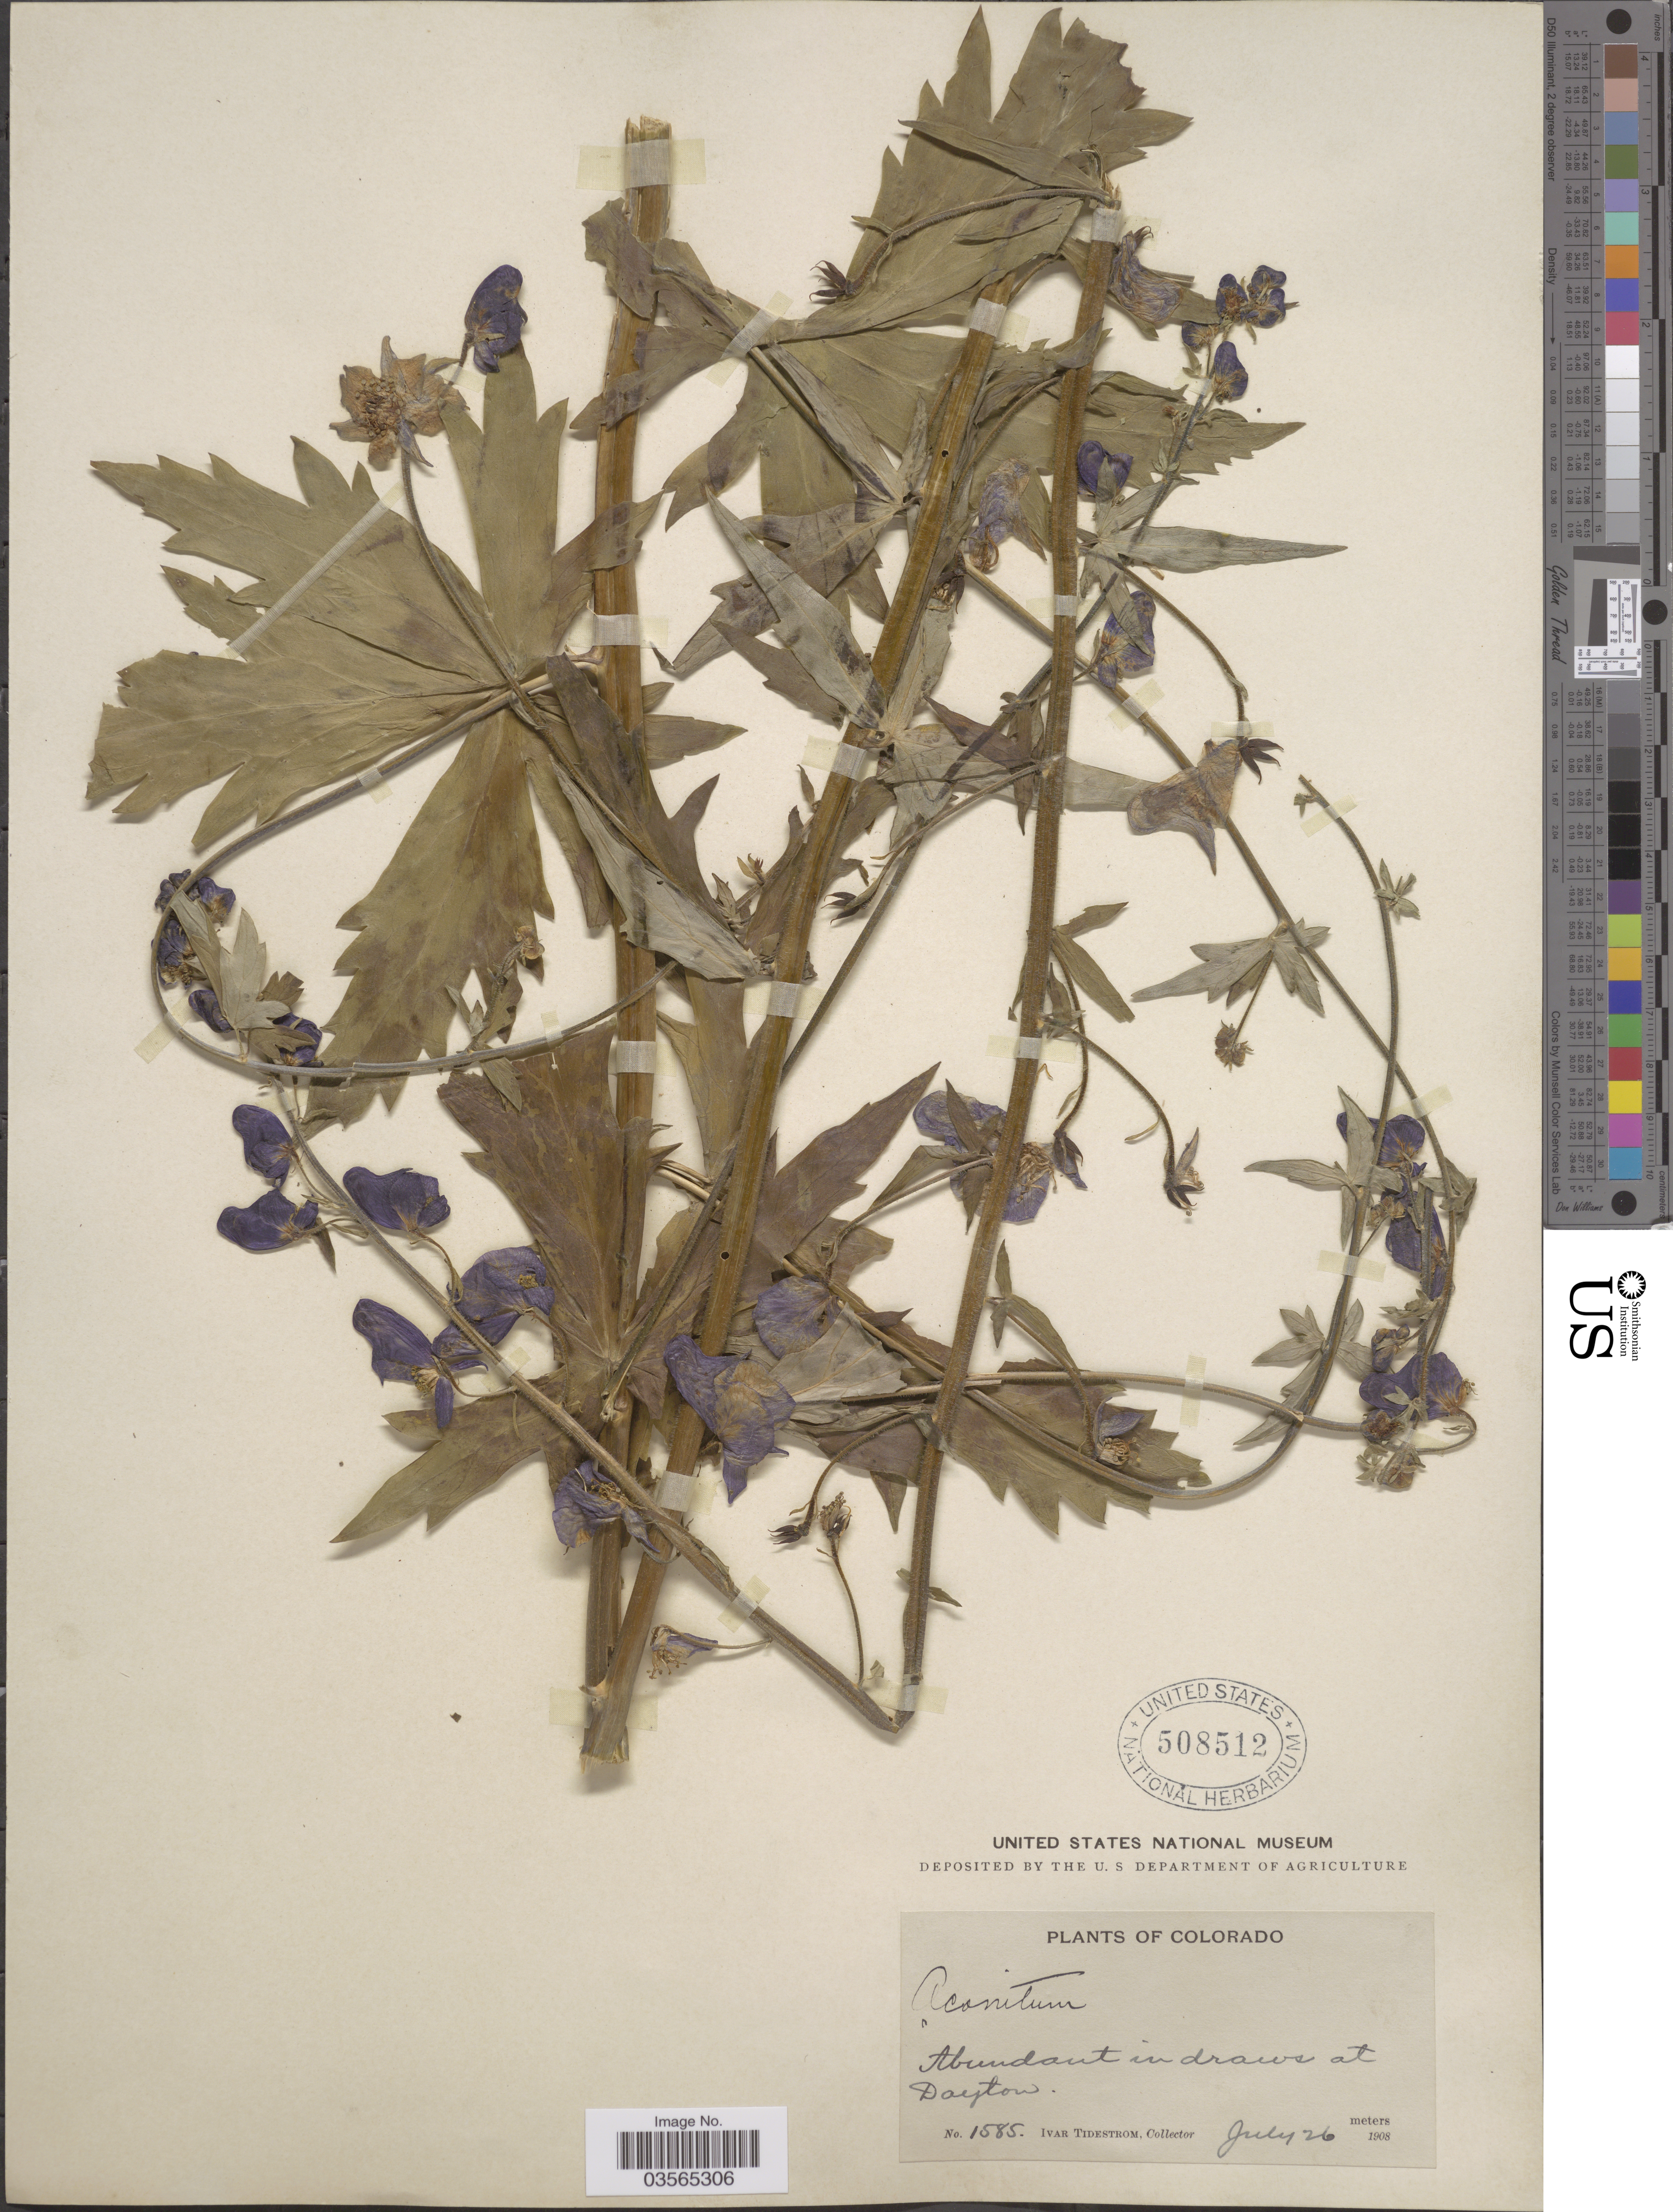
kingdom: Plantae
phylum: Tracheophyta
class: Magnoliopsida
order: Ranunculales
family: Ranunculaceae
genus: Aconitum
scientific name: Aconitum bakeri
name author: Greene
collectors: I. F. Tidestrom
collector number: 1585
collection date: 1908-07-26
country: United States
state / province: Colorado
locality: Dayton.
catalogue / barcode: US 508512